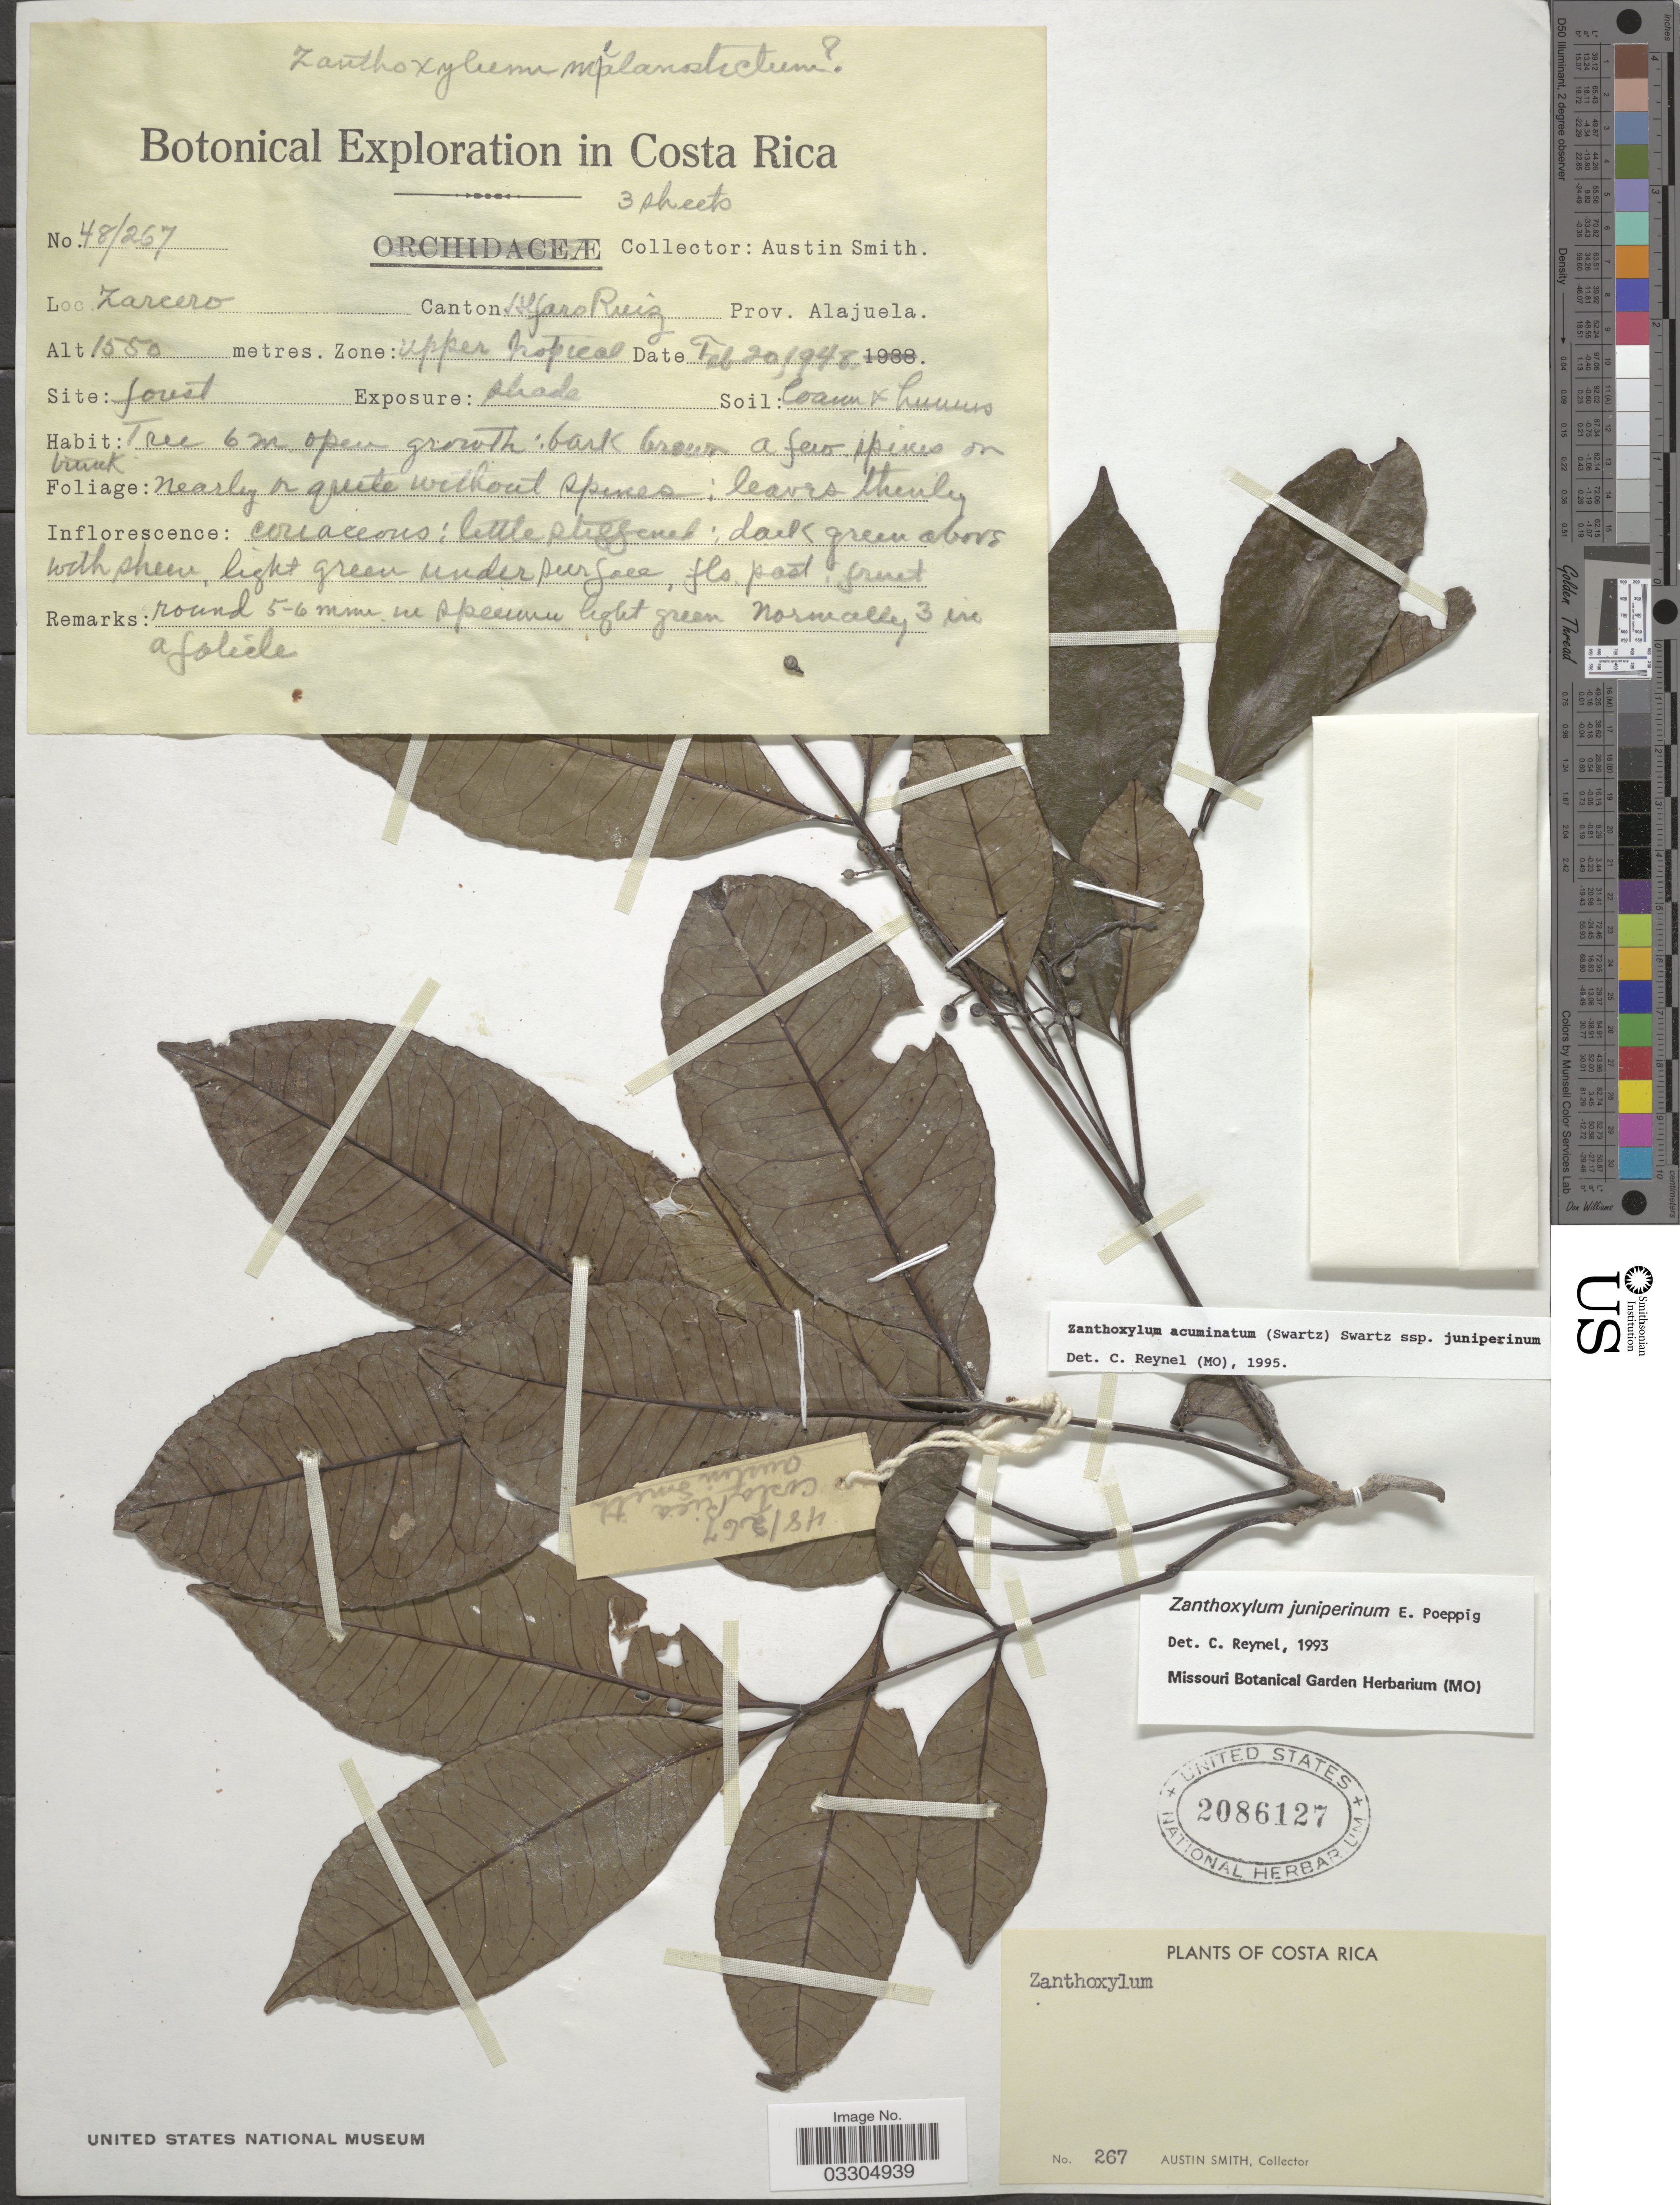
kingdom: Plantae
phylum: Tracheophyta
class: Magnoliopsida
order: Sapindales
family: Rutaceae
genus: Zanthoxylum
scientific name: Zanthoxylum acuminatum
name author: (Sw.) Sw.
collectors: Aust P. Smith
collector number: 48/267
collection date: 1948-02-20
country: Costa Rica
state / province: Alajuela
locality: Zarcero, Canton Alfaro Ruiz. Zone: Upper Tropical.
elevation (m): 1550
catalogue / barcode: US 2086127